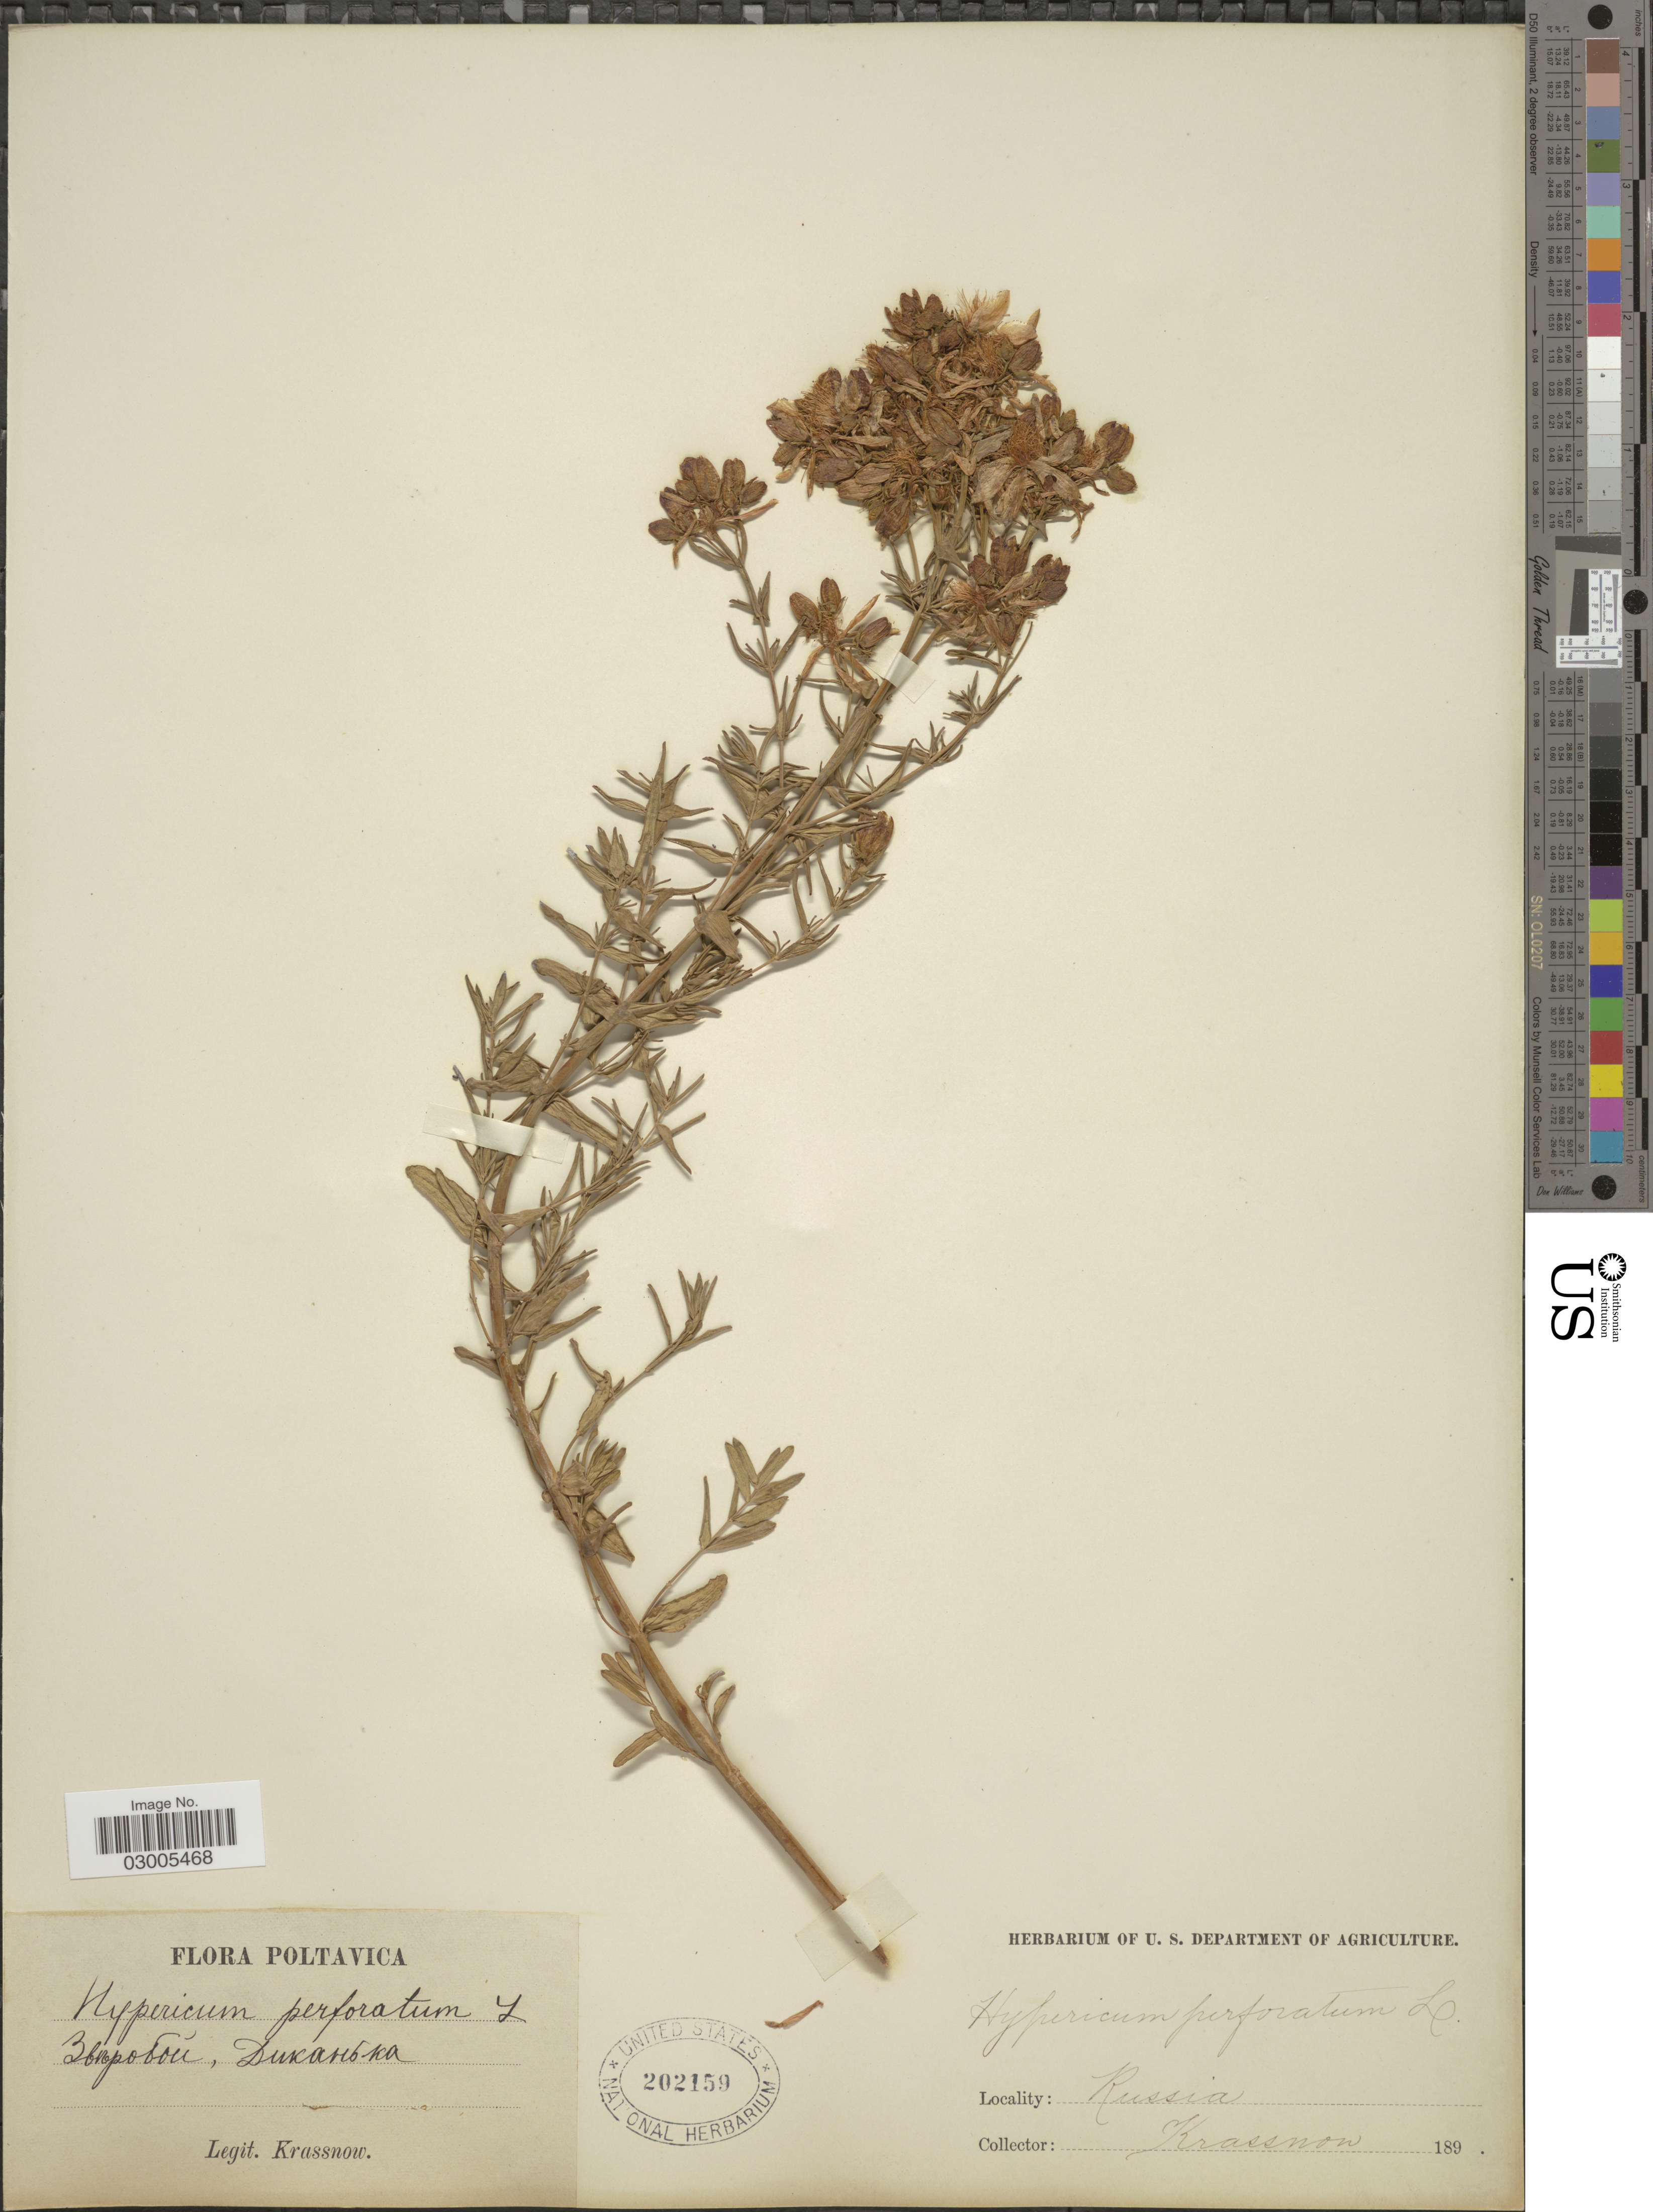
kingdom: Plantae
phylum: Tracheophyta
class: Magnoliopsida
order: Malpighiales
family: Hypericaceae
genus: Hypericum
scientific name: Hypericum perforatum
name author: L.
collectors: -. Krassnow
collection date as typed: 189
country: Ukraine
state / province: Poltava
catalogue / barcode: US 202159